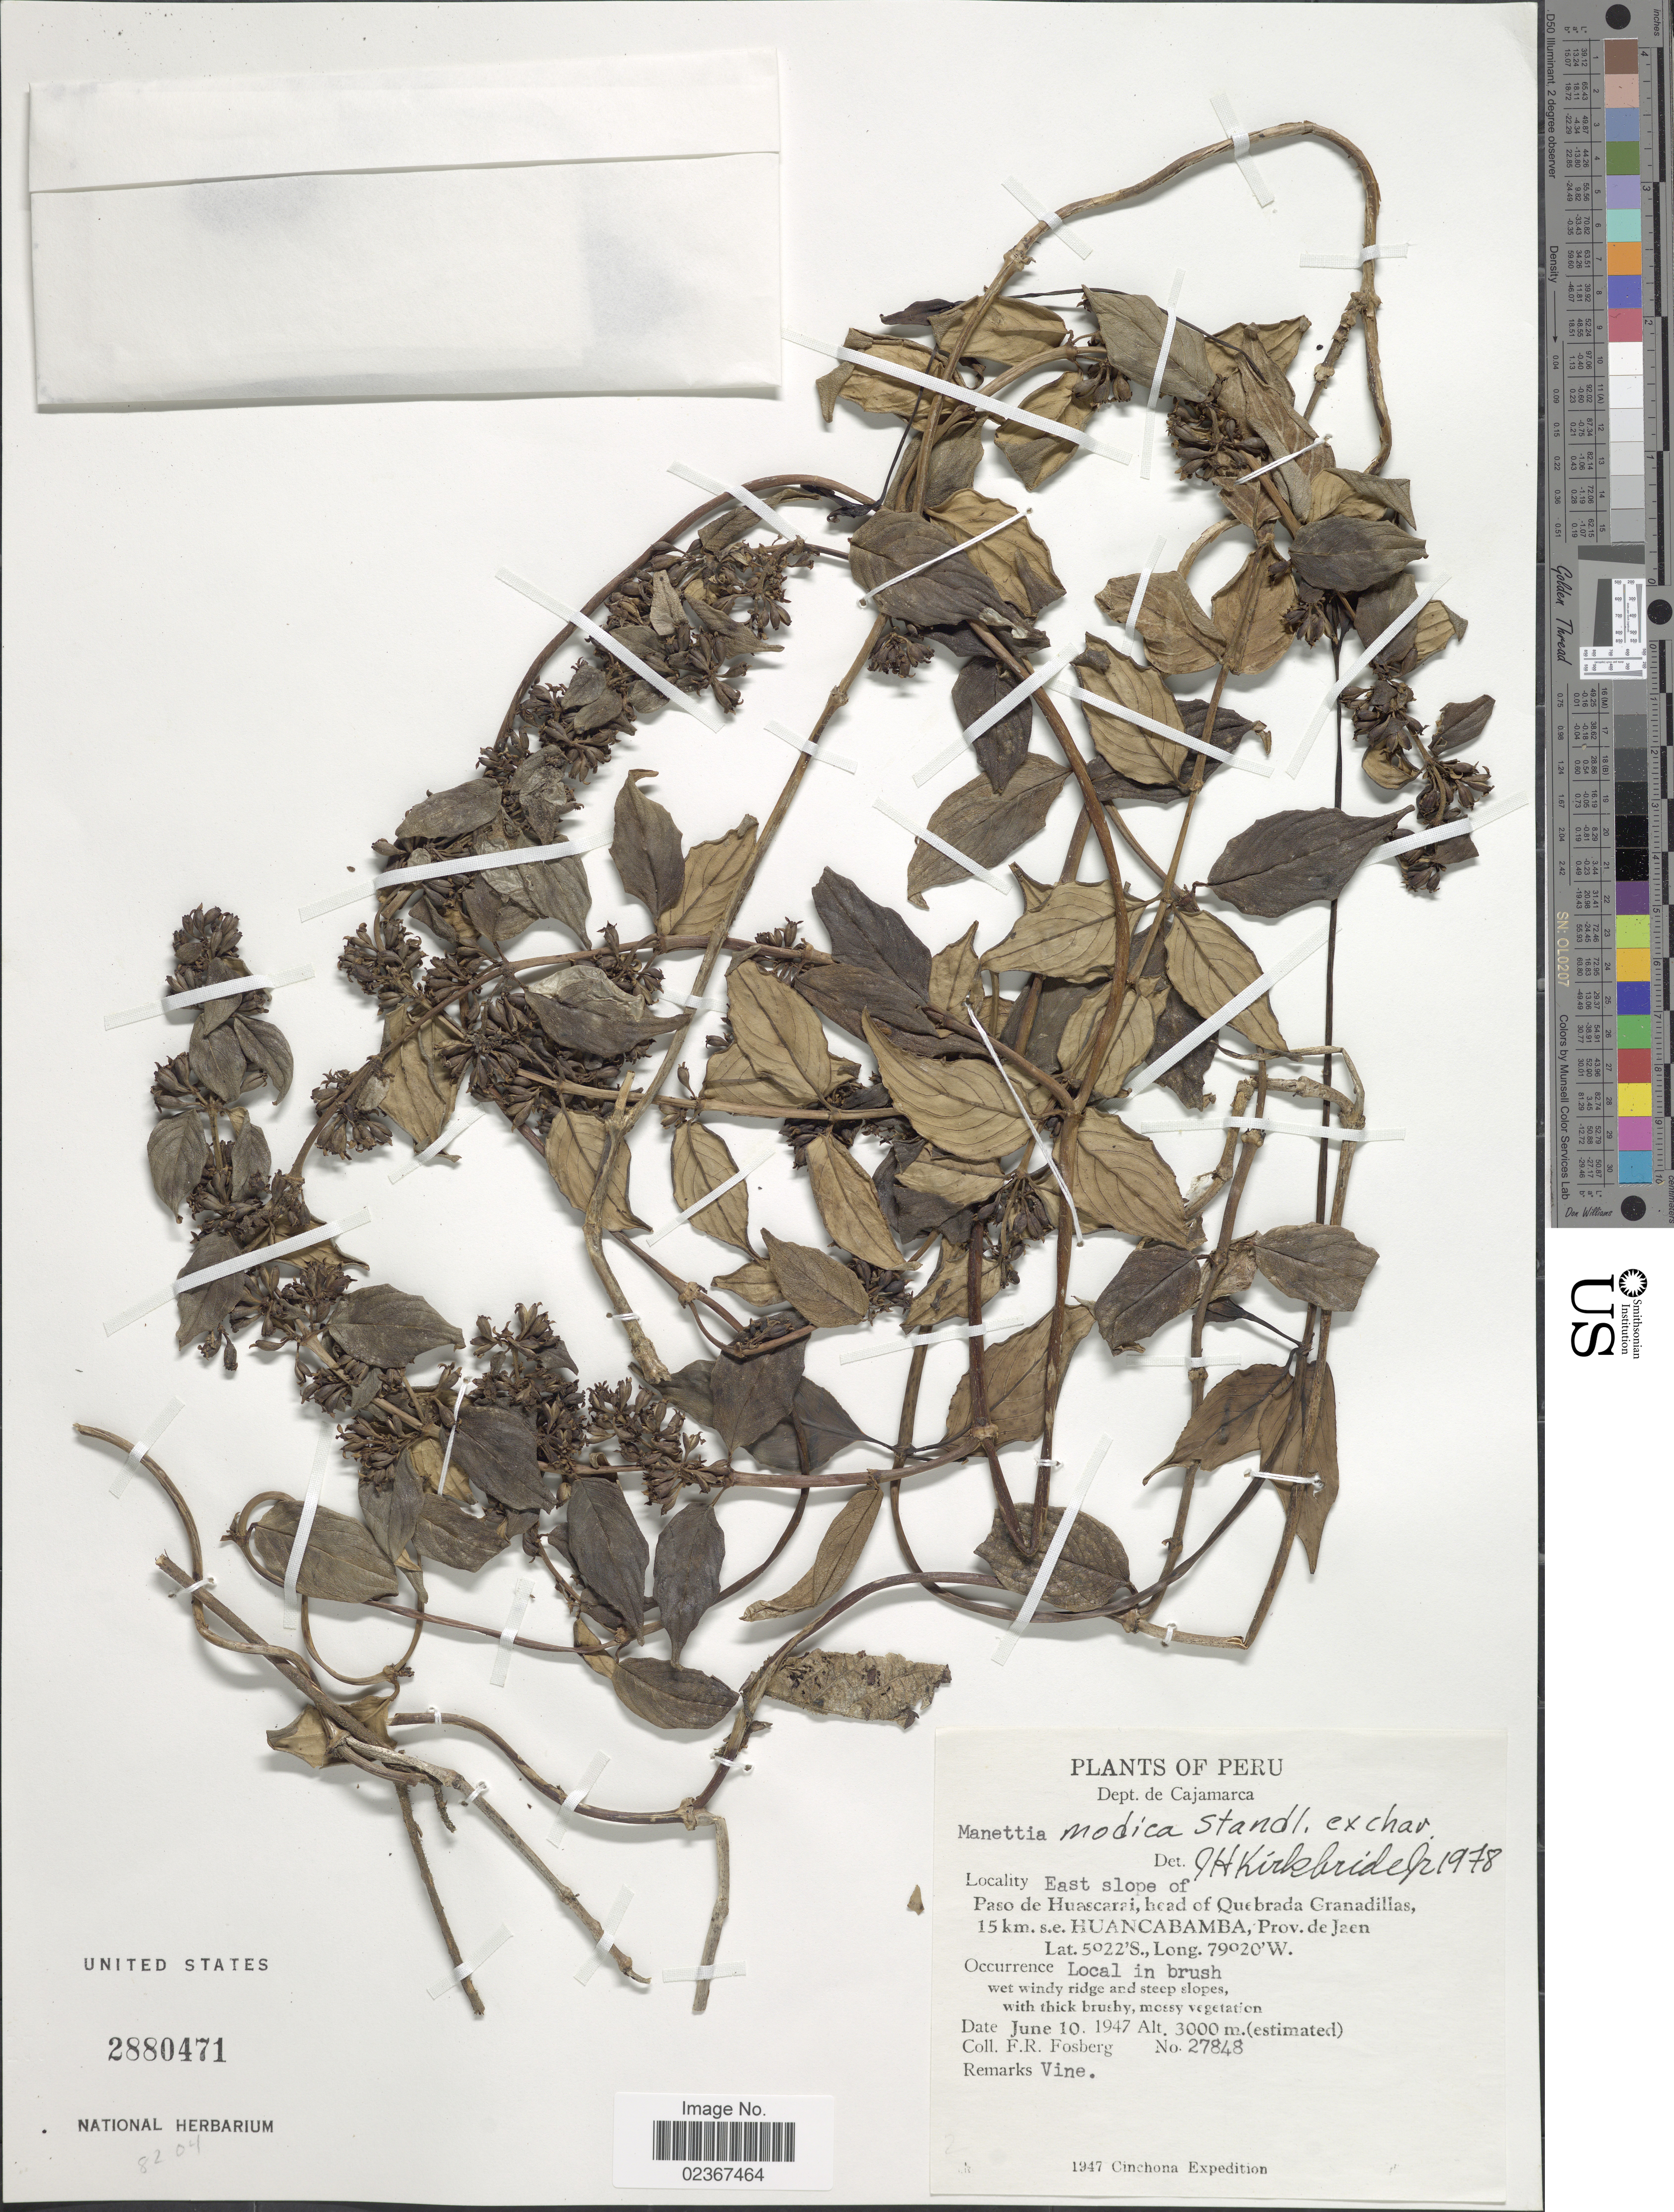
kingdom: Plantae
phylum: Tracheophyta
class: Magnoliopsida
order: Gentianales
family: Rubiaceae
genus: Manettia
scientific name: Manettia modica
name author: Standl.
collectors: F. R. Fosberg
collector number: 27848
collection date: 1947-06-10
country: Peru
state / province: Cajamarca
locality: East slope of Paso de Huascarai, head of Quebrada Granadillas, 15 km. s.e. Huancabamba, Prov. de Jaen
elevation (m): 3000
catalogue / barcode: US 2880471